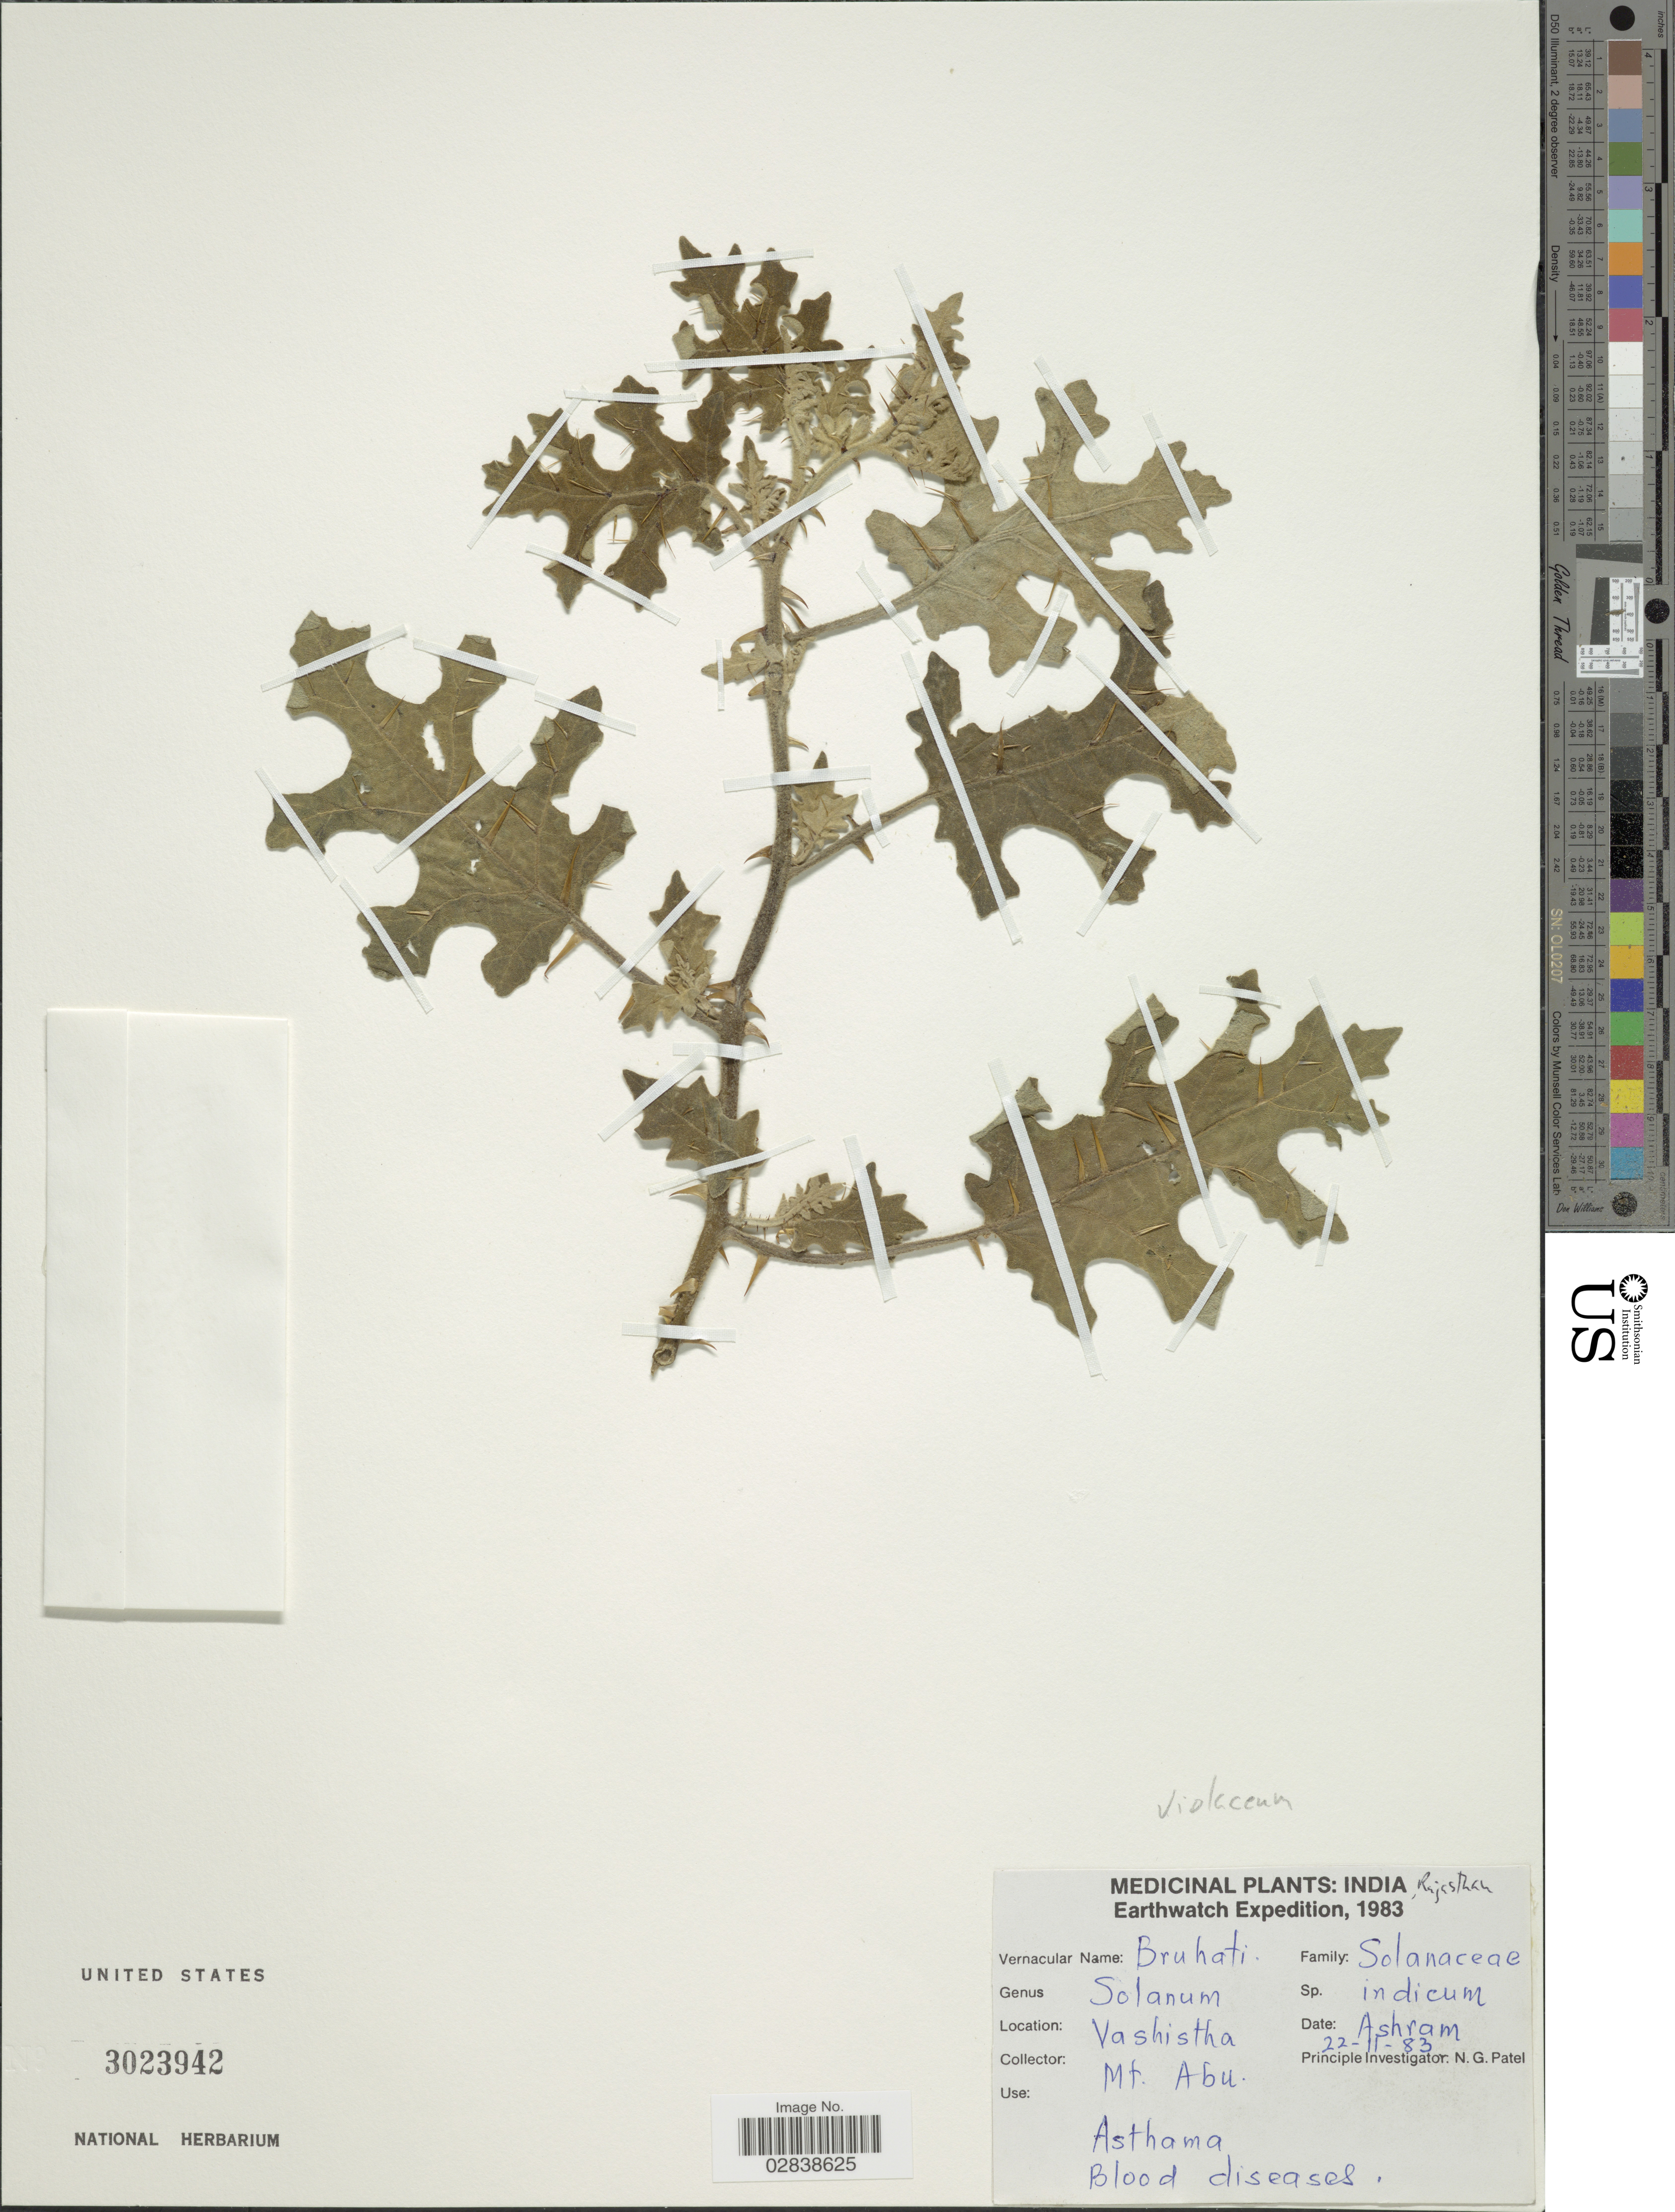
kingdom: Plantae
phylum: Tracheophyta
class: Magnoliopsida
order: Solanales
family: Solanaceae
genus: Solanum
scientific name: Solanum violaceum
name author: Ortega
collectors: N. Patel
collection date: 1983-11-22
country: India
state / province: Rajasthan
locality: Vashistha, Mt. Abu.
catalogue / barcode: US 3023942